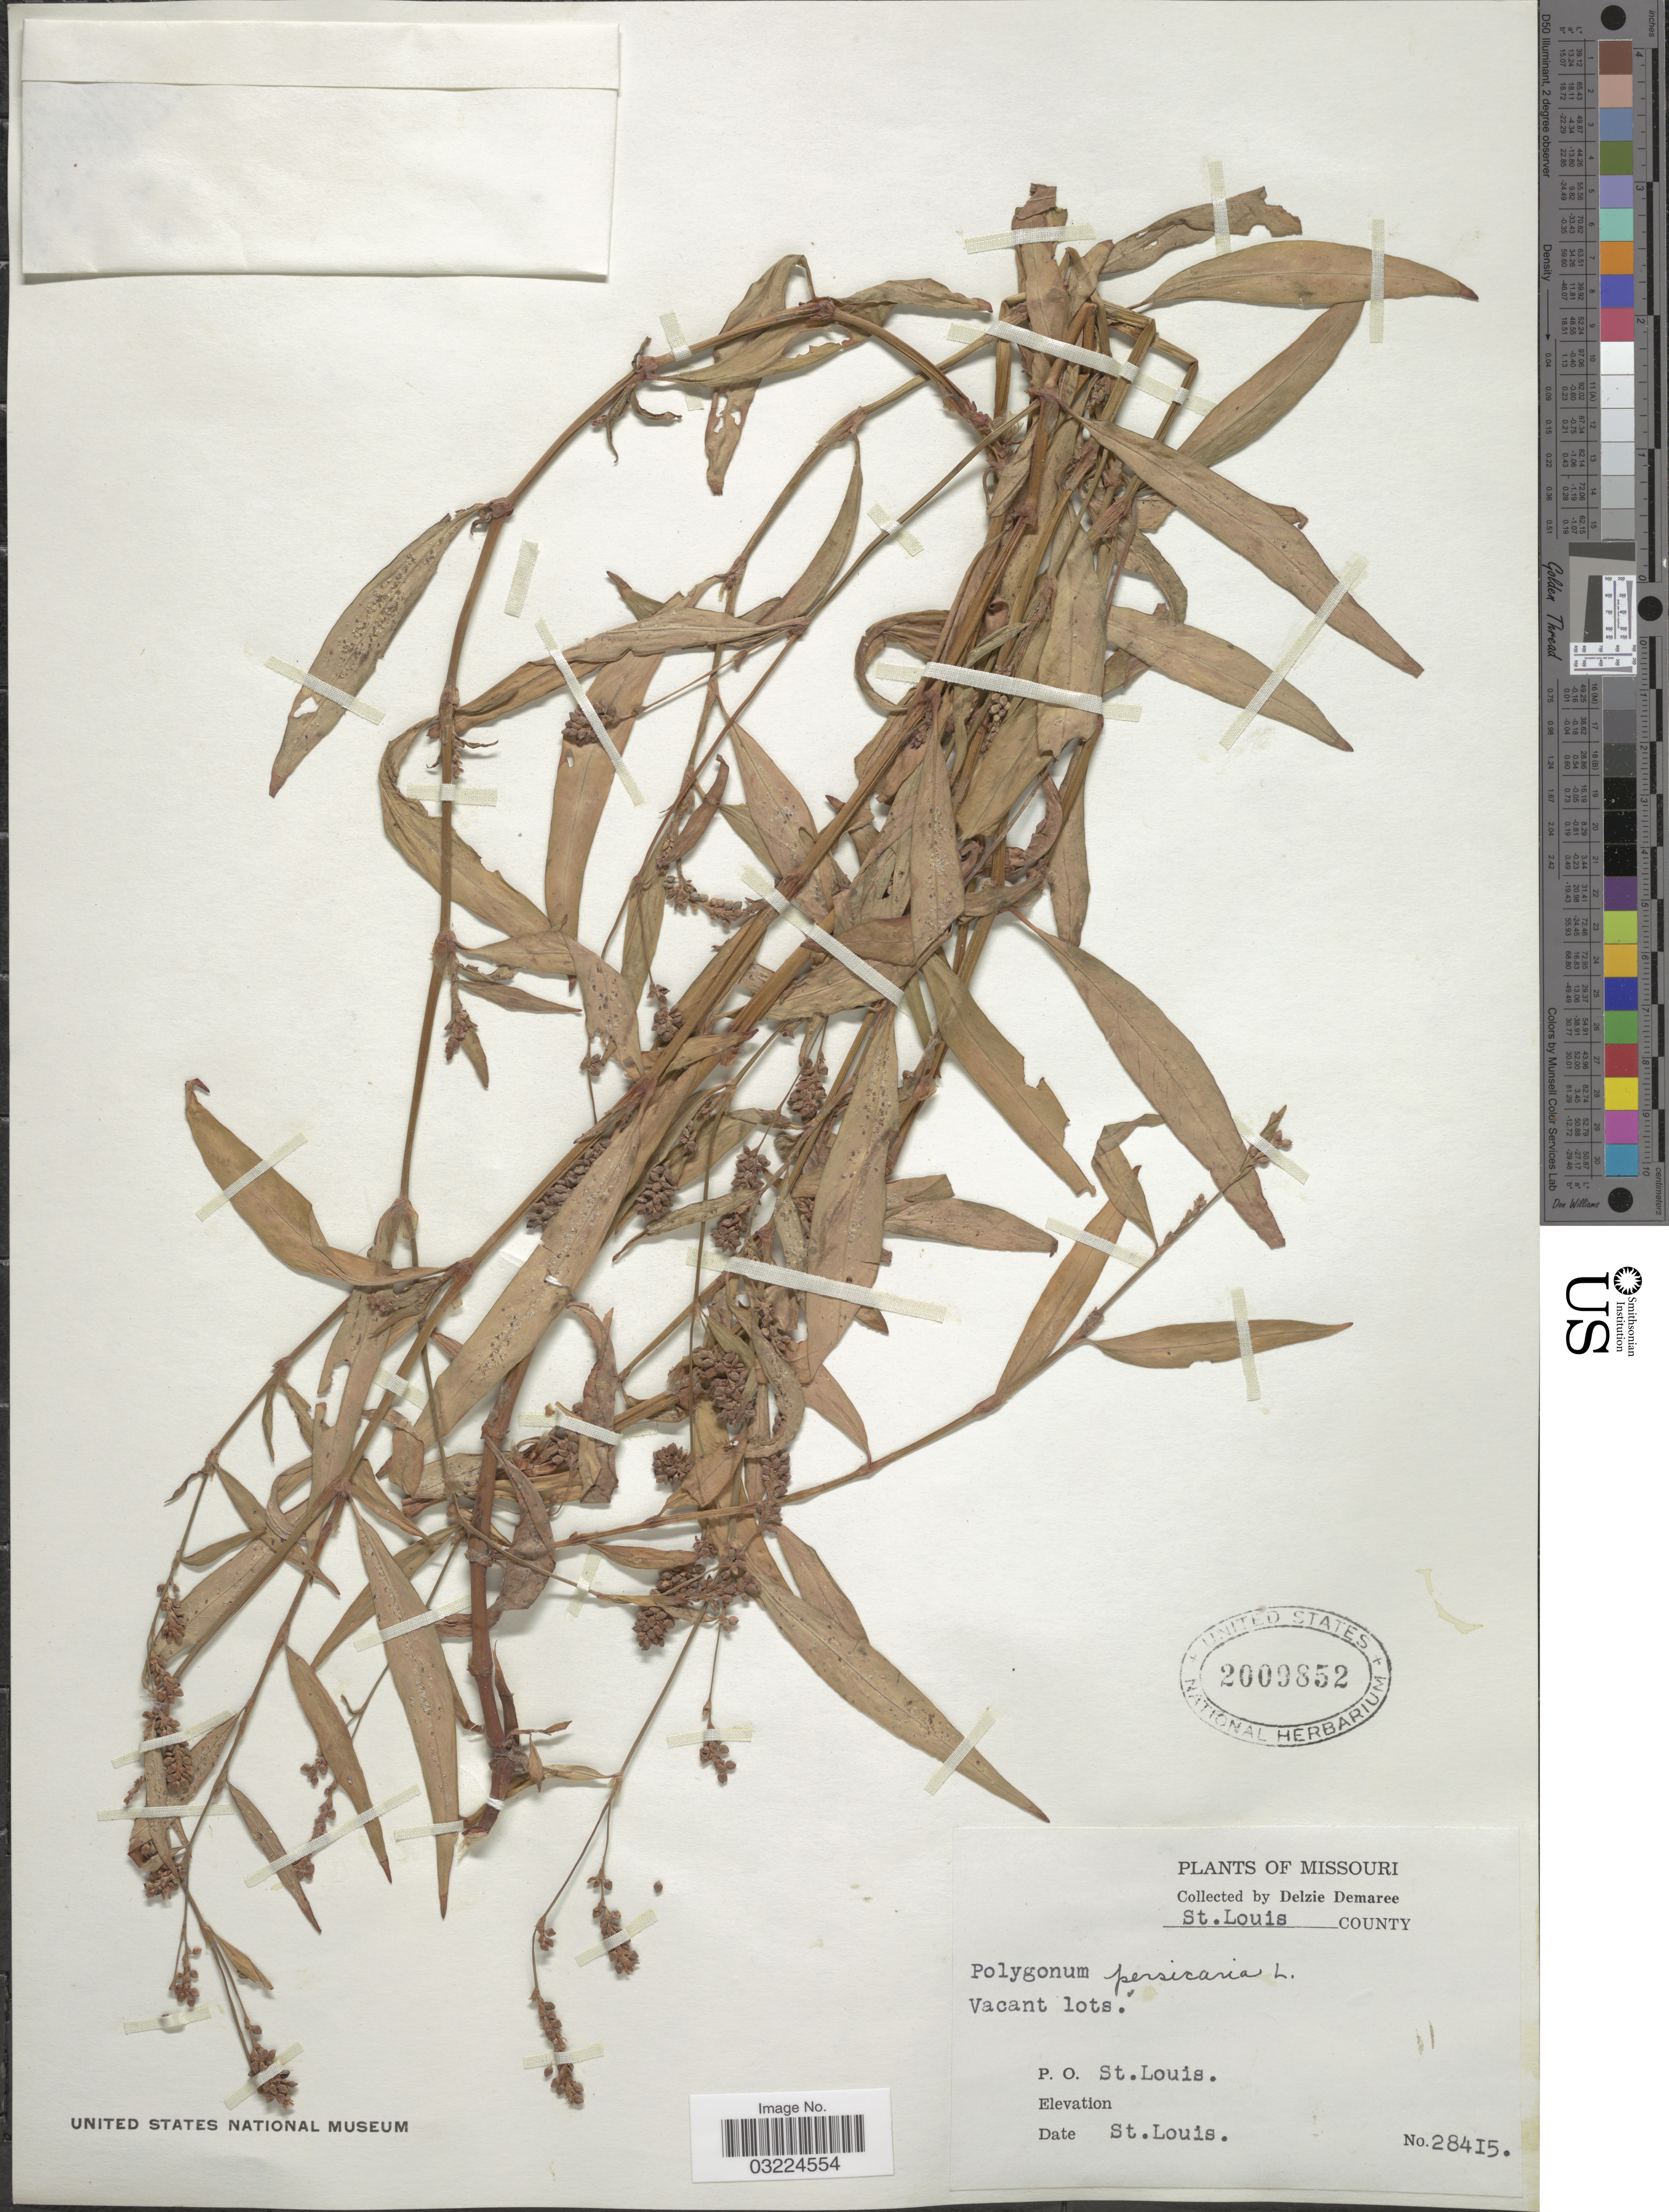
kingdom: Plantae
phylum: Tracheophyta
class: Magnoliopsida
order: Caryophyllales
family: Polygonaceae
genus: Persicaria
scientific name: Persicaria maculosa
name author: S.F. Gray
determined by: Atha, D. E.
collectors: D. Demaree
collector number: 28415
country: United States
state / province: Missouri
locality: St. Louis County. P.O. St. Louis. St. Louis.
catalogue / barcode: US 2009852